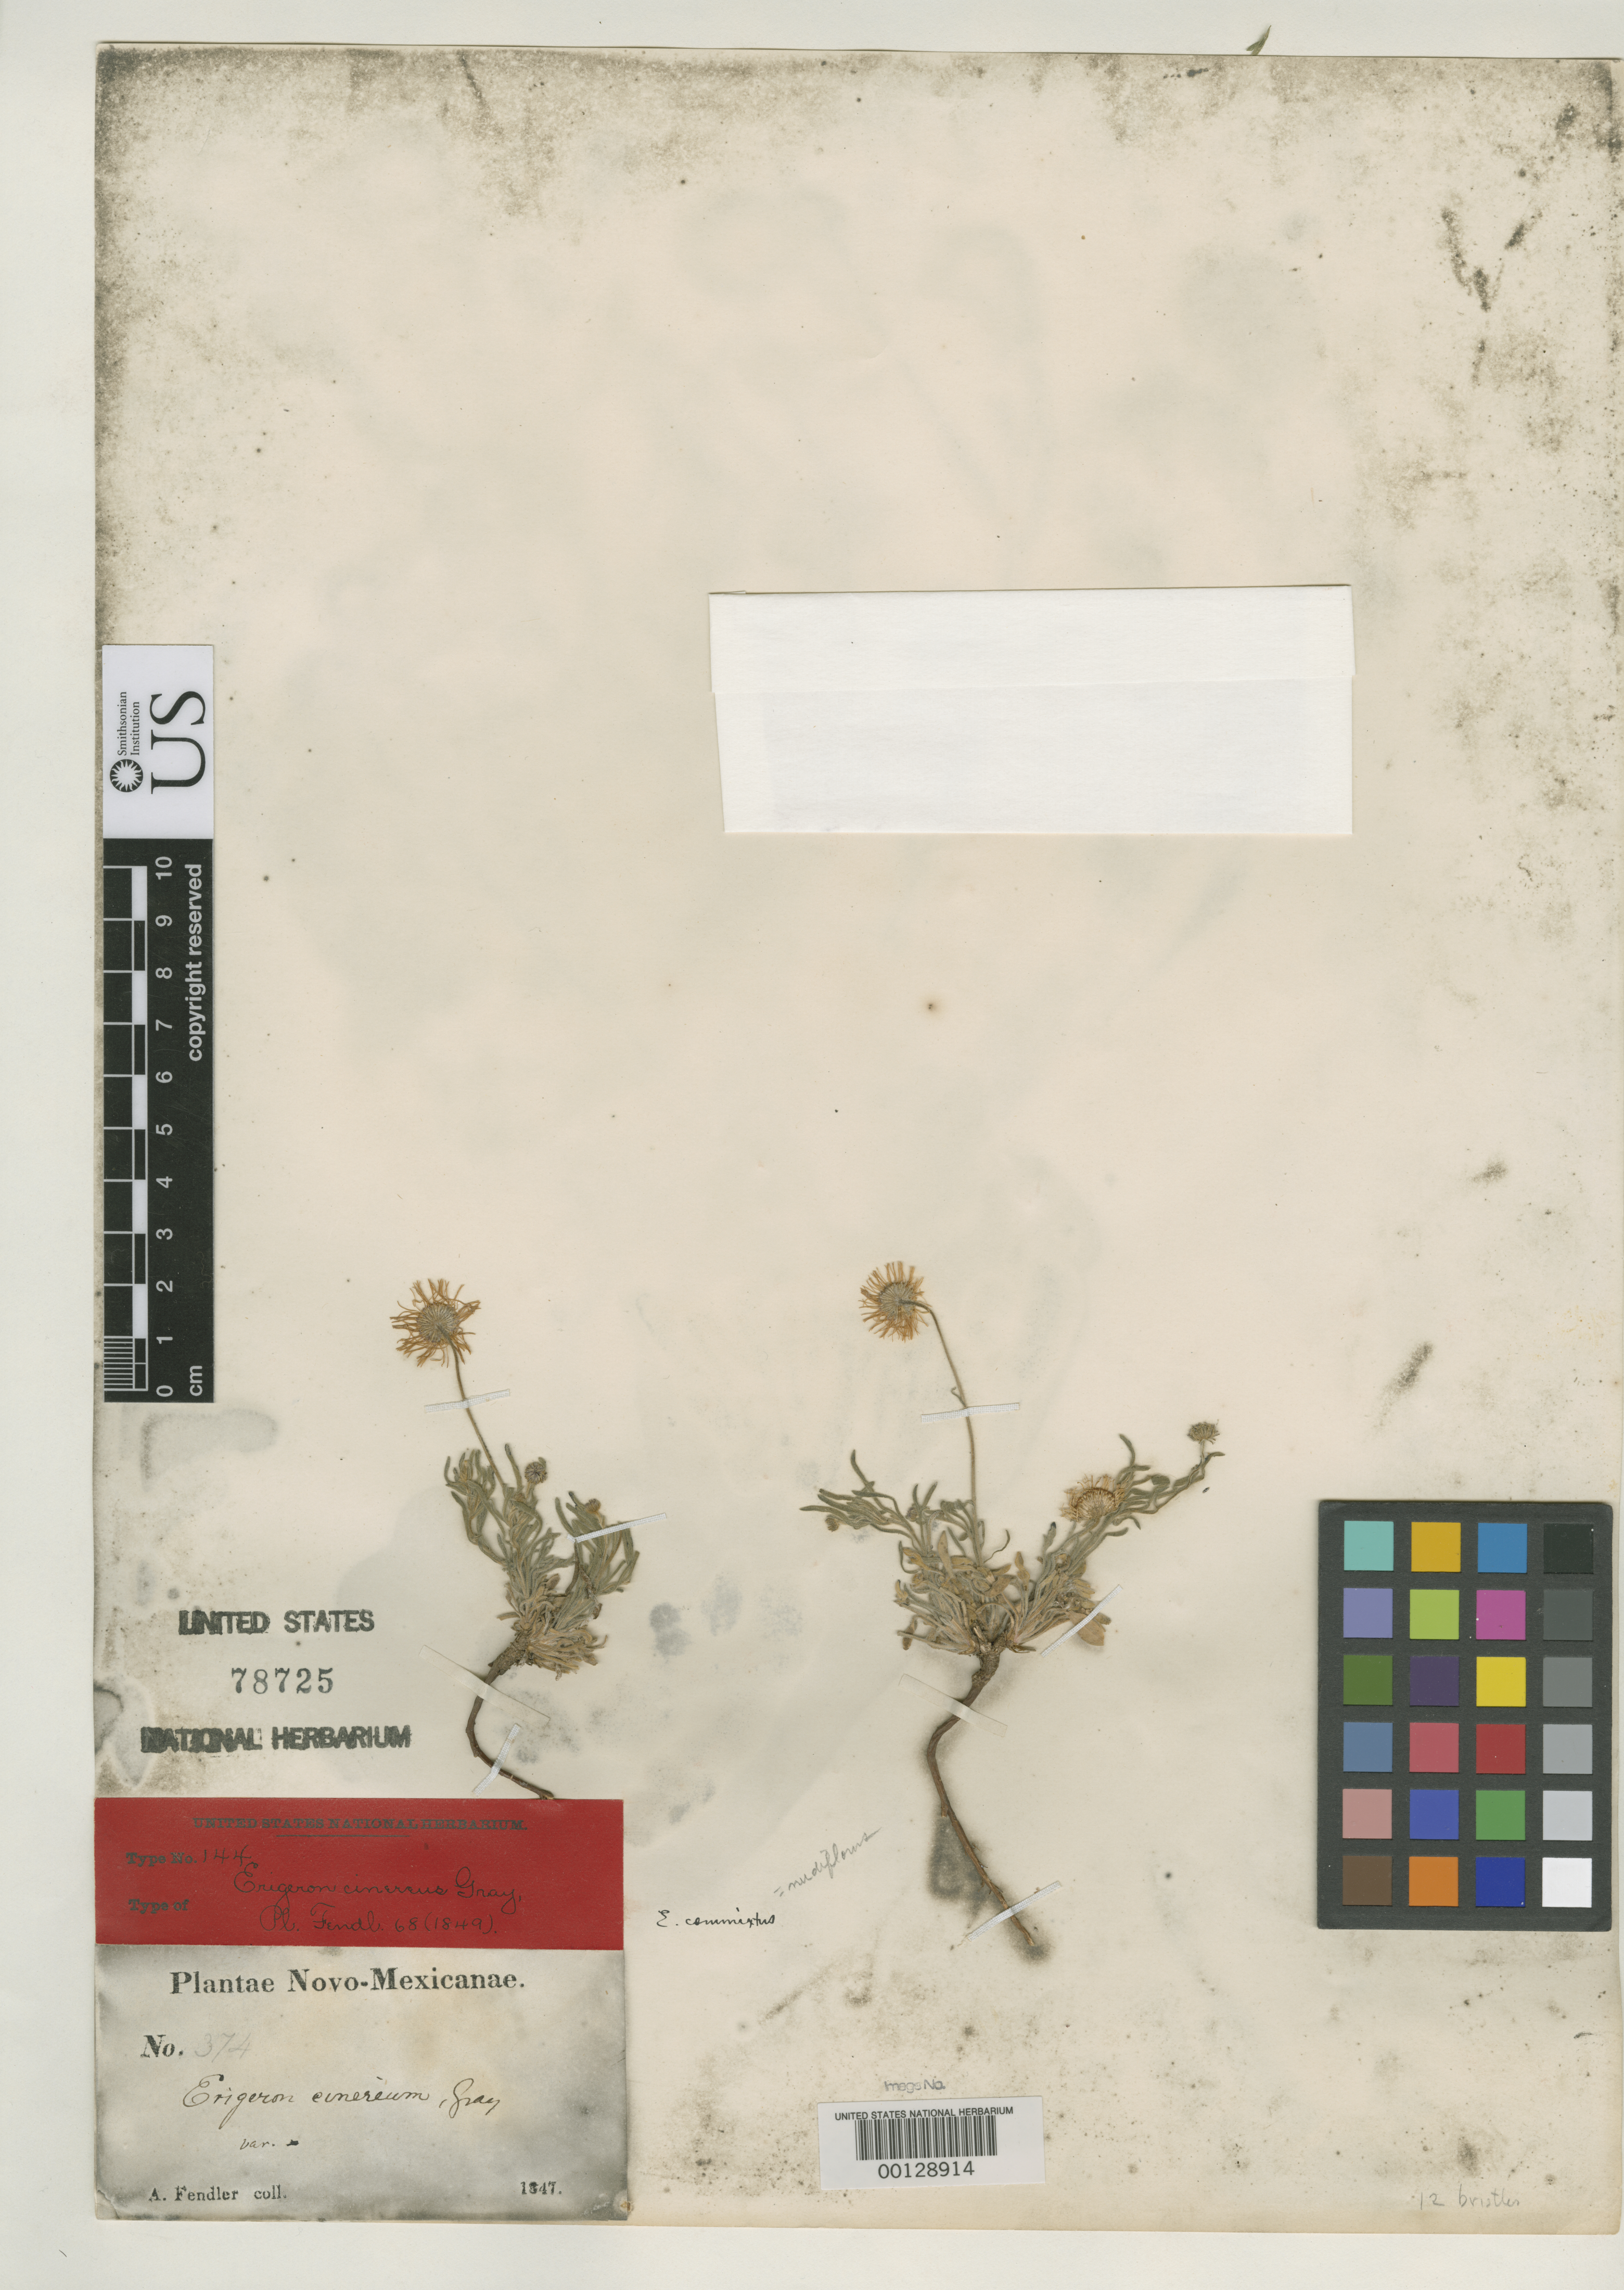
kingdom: Plantae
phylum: Tracheophyta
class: Magnoliopsida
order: Asterales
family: Asteraceae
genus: Erigeron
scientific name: Erigeron cinereus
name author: A. Gray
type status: Type Collection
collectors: A. Fendler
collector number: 374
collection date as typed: May 1847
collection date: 1847-05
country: United States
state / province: New Mexico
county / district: Santa Fe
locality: Santa Fe area.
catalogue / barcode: US 78725